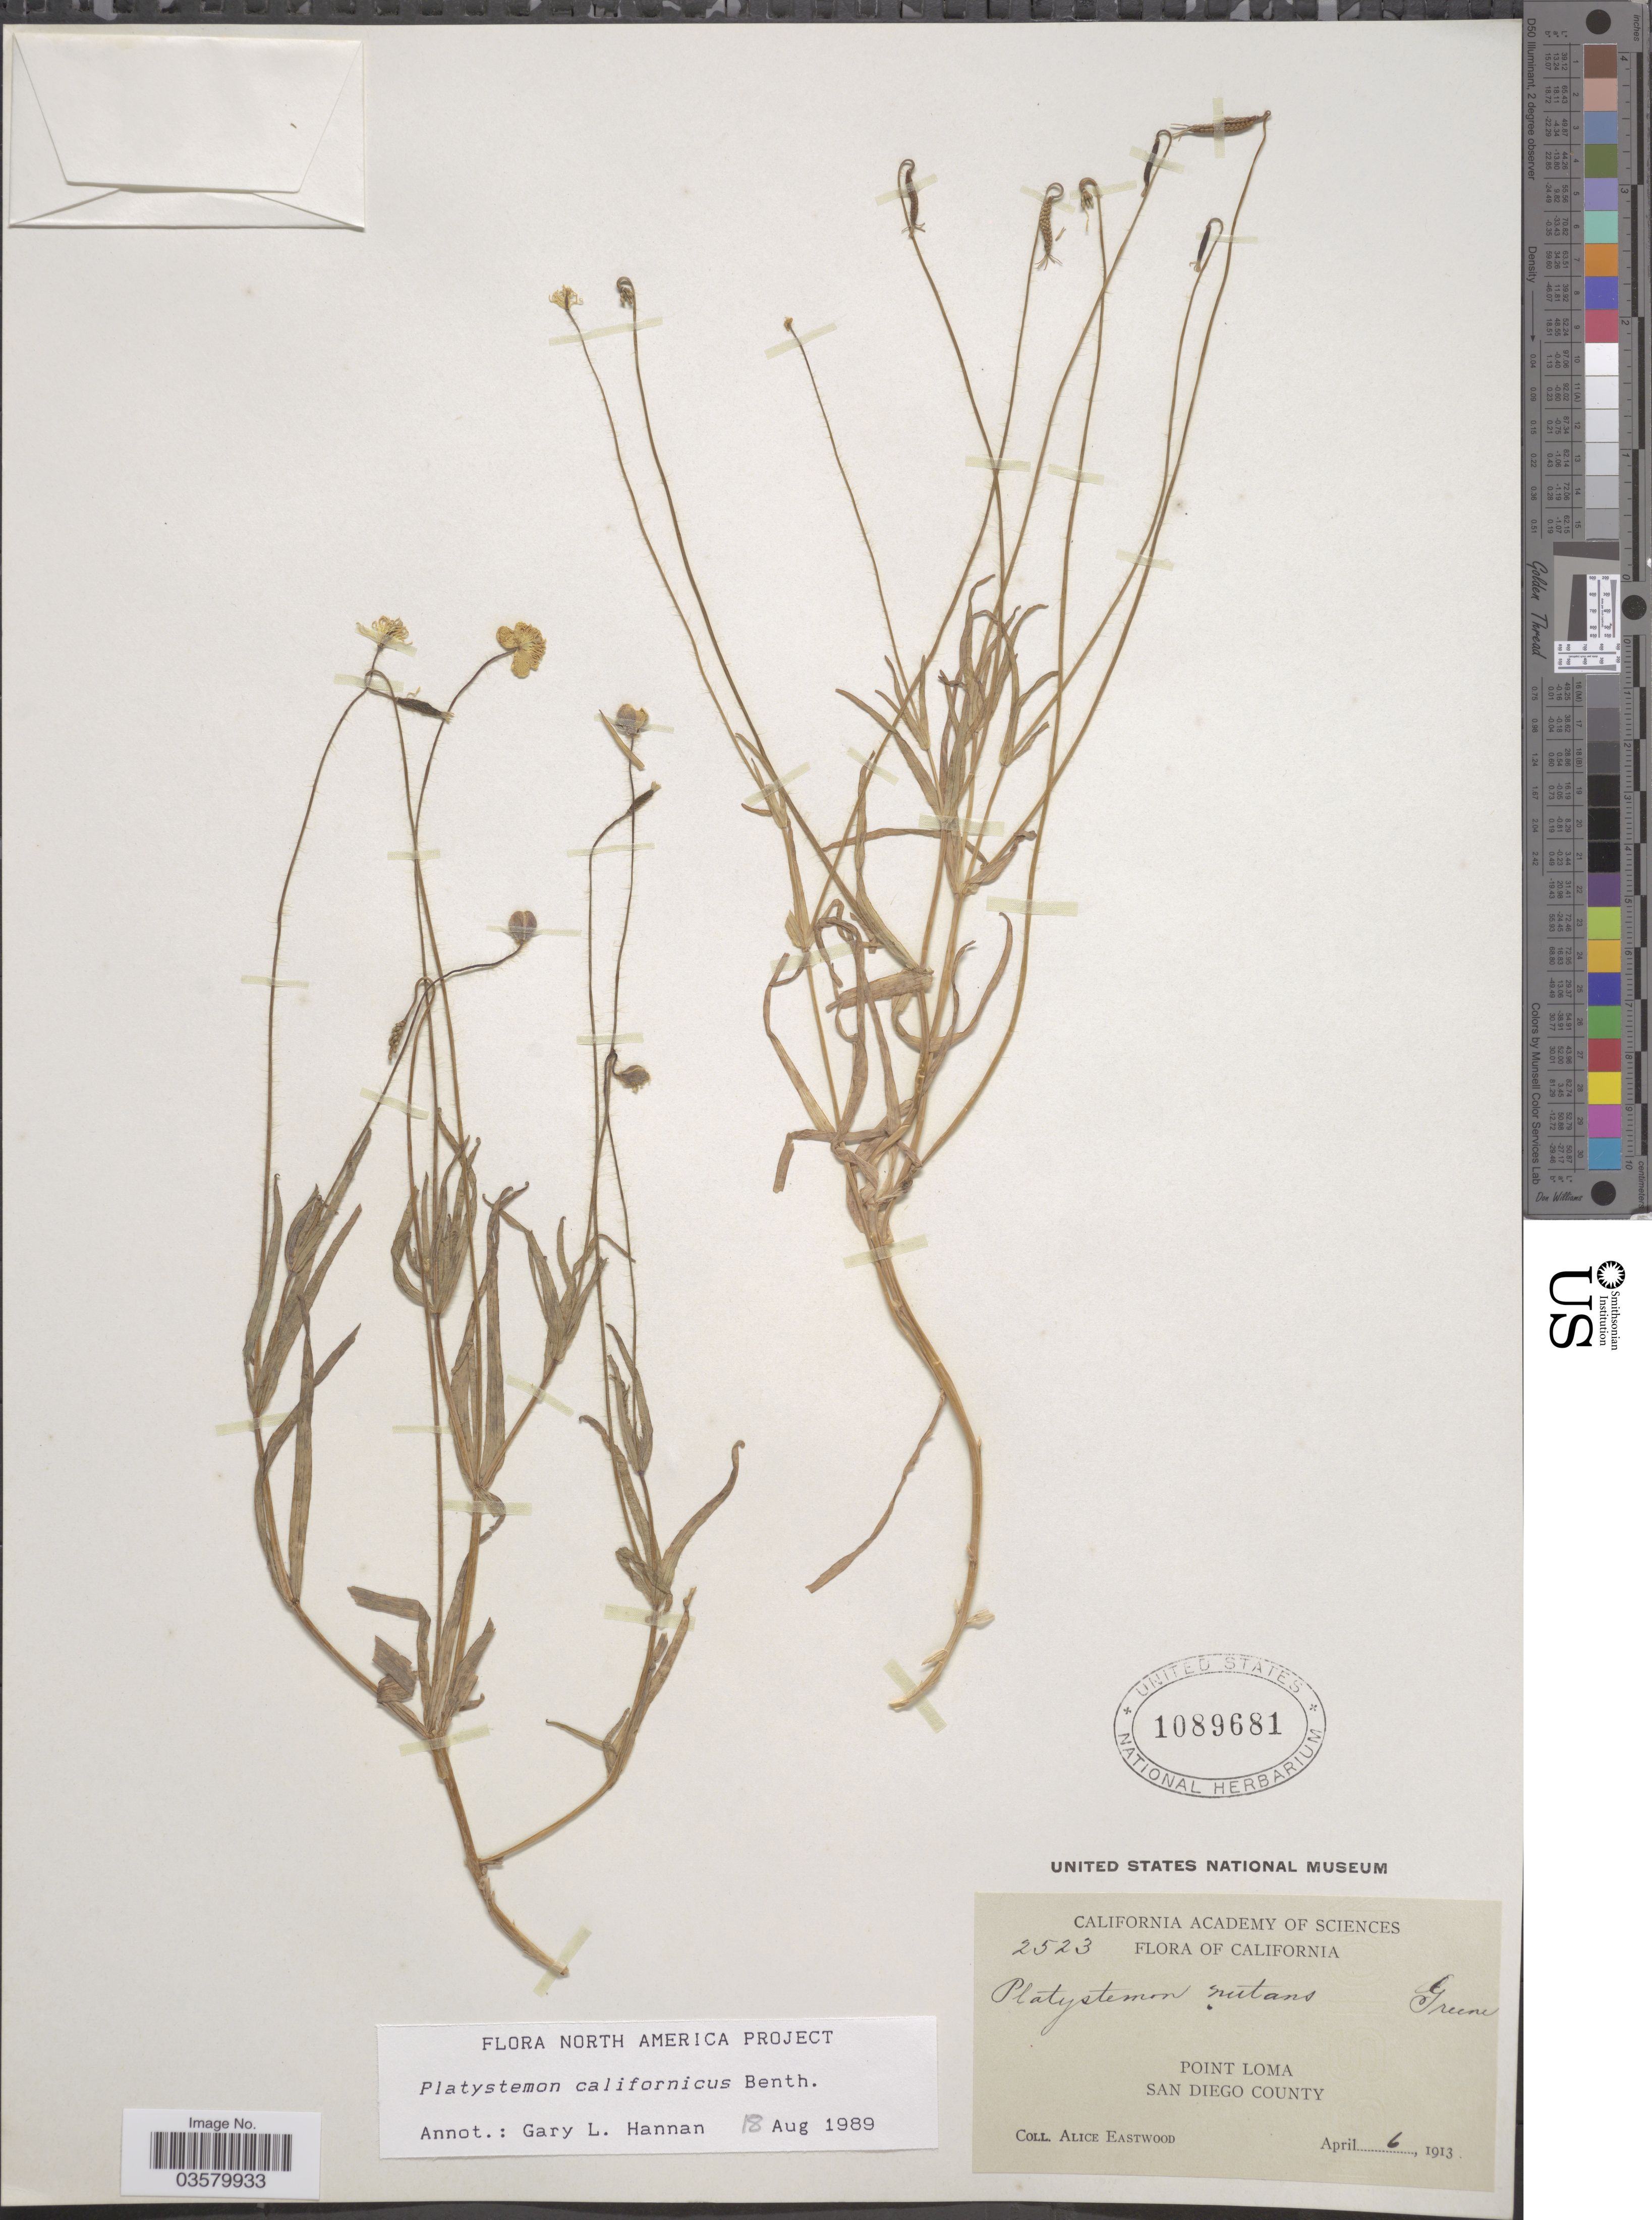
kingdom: Plantae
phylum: Tracheophyta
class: Magnoliopsida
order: Ranunculales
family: Papaveraceae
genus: Platystemon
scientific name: Platystemon californicus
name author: Benth.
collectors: A. Eastwood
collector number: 2523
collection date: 1913-04-06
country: United States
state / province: California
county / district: San Diego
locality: Point Loma. San Diego County.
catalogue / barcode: US 1089681